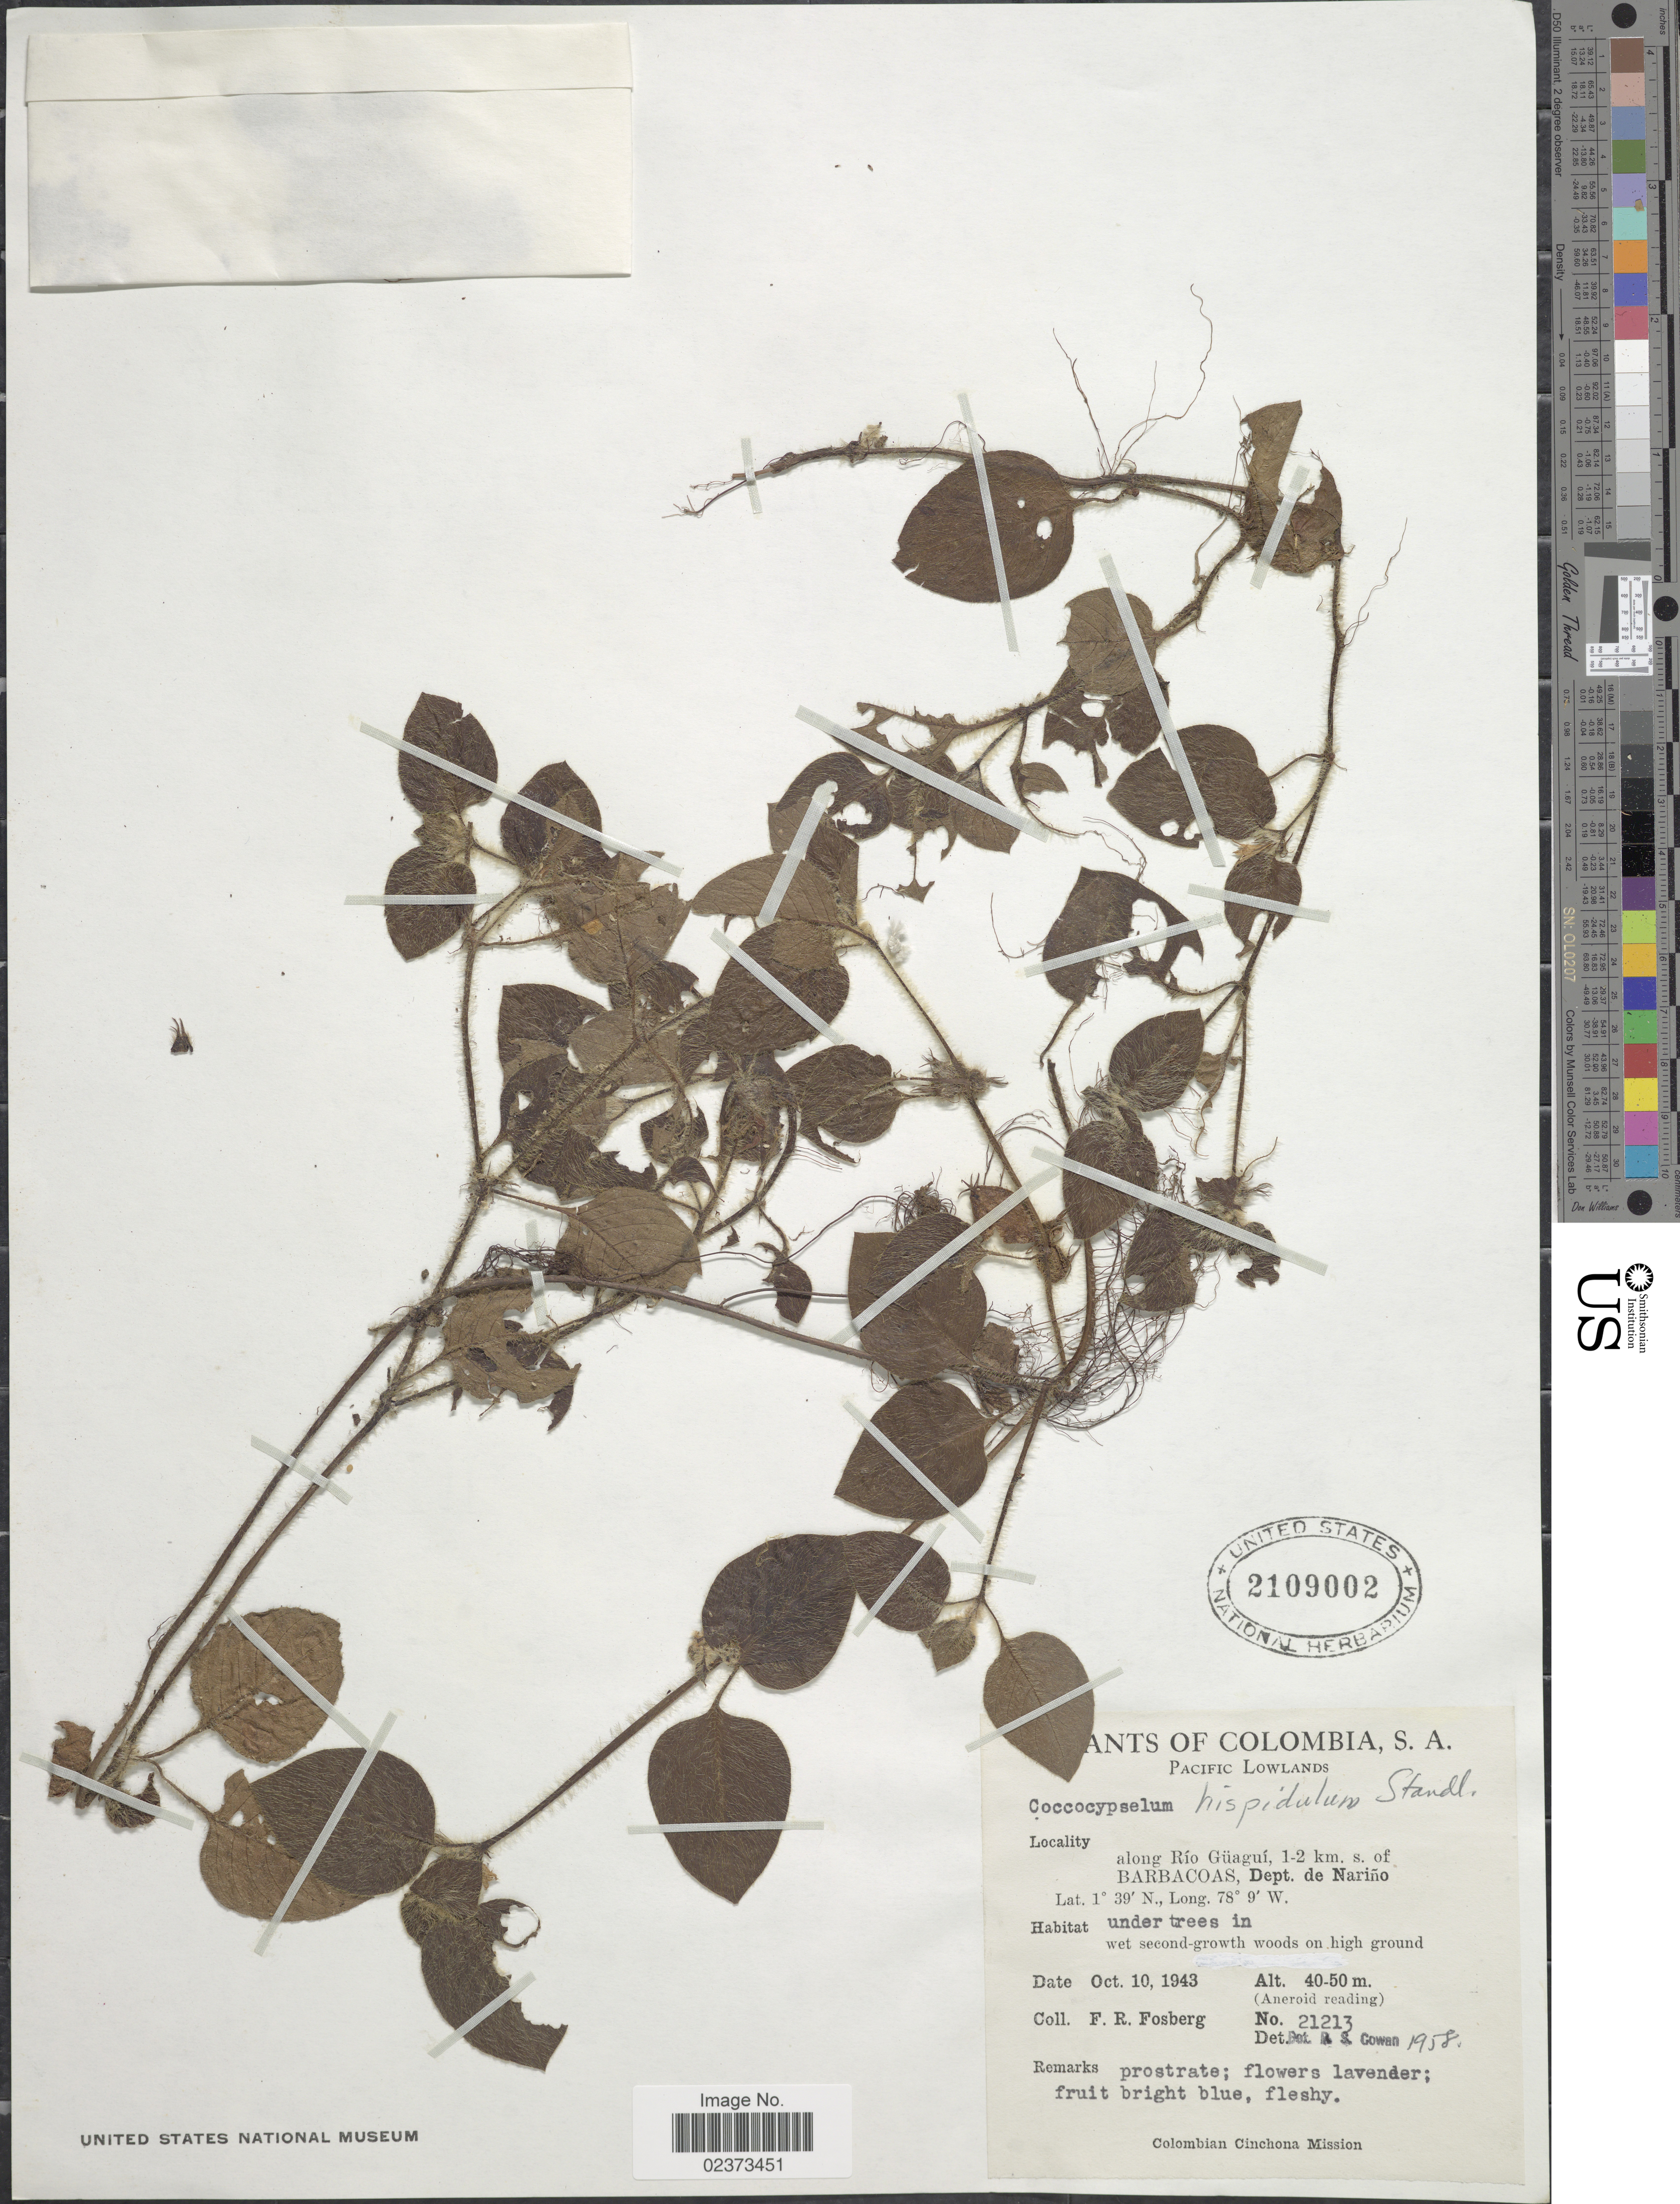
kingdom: Plantae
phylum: Tracheophyta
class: Magnoliopsida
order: Gentianales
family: Rubiaceae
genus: Coccocypselum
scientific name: Coccocypselum hispidulum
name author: (Standl.) Standl.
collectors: F. R. Fosberg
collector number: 21213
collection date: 1943-10-10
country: Colombia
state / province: Nariño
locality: Pacific Lowlands, along Rio Guagui, 1-2 km. s. of Barbacoas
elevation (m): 40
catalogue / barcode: US 2109002